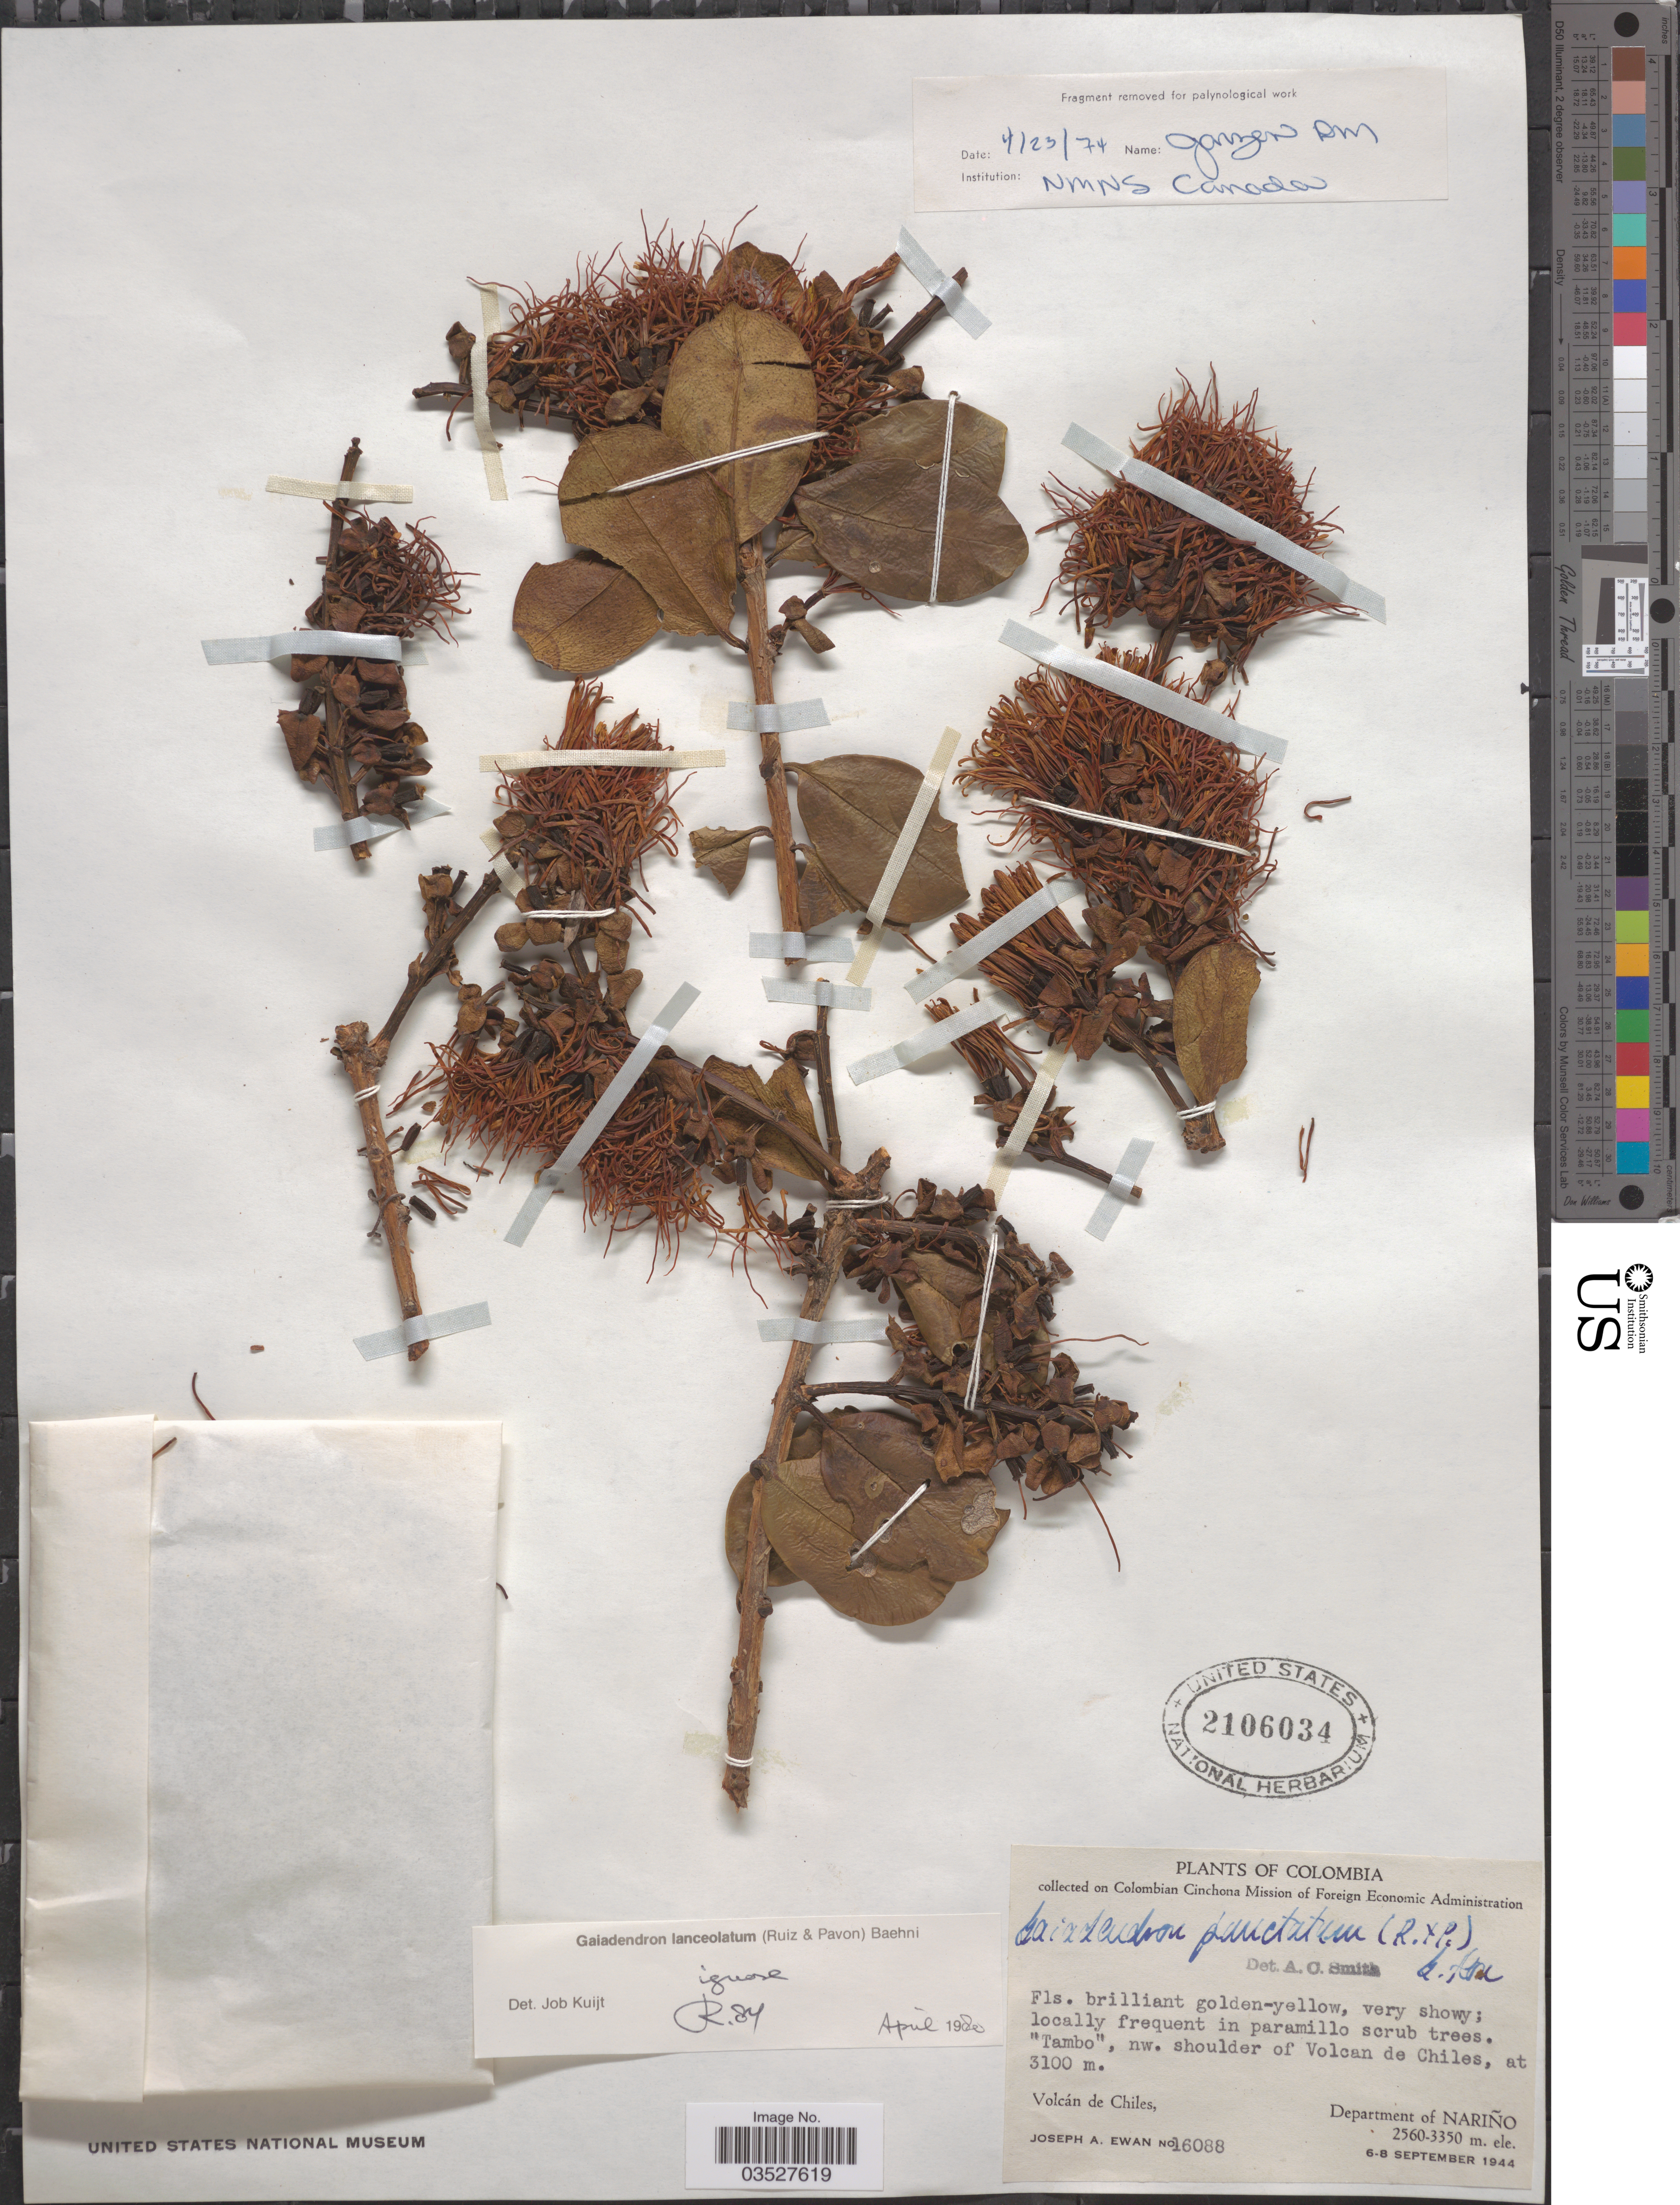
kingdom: Plantae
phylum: Tracheophyta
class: Magnoliopsida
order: Santalales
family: Loranthaceae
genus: Gaiadendron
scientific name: Gaiadendron punctatum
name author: (Ruiz & Pav.) G. Don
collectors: J. A. Ewan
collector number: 16088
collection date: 1944-09-06/1944-09-08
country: Colombia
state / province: Nariño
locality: Tambo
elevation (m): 3100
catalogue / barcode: US 2106034